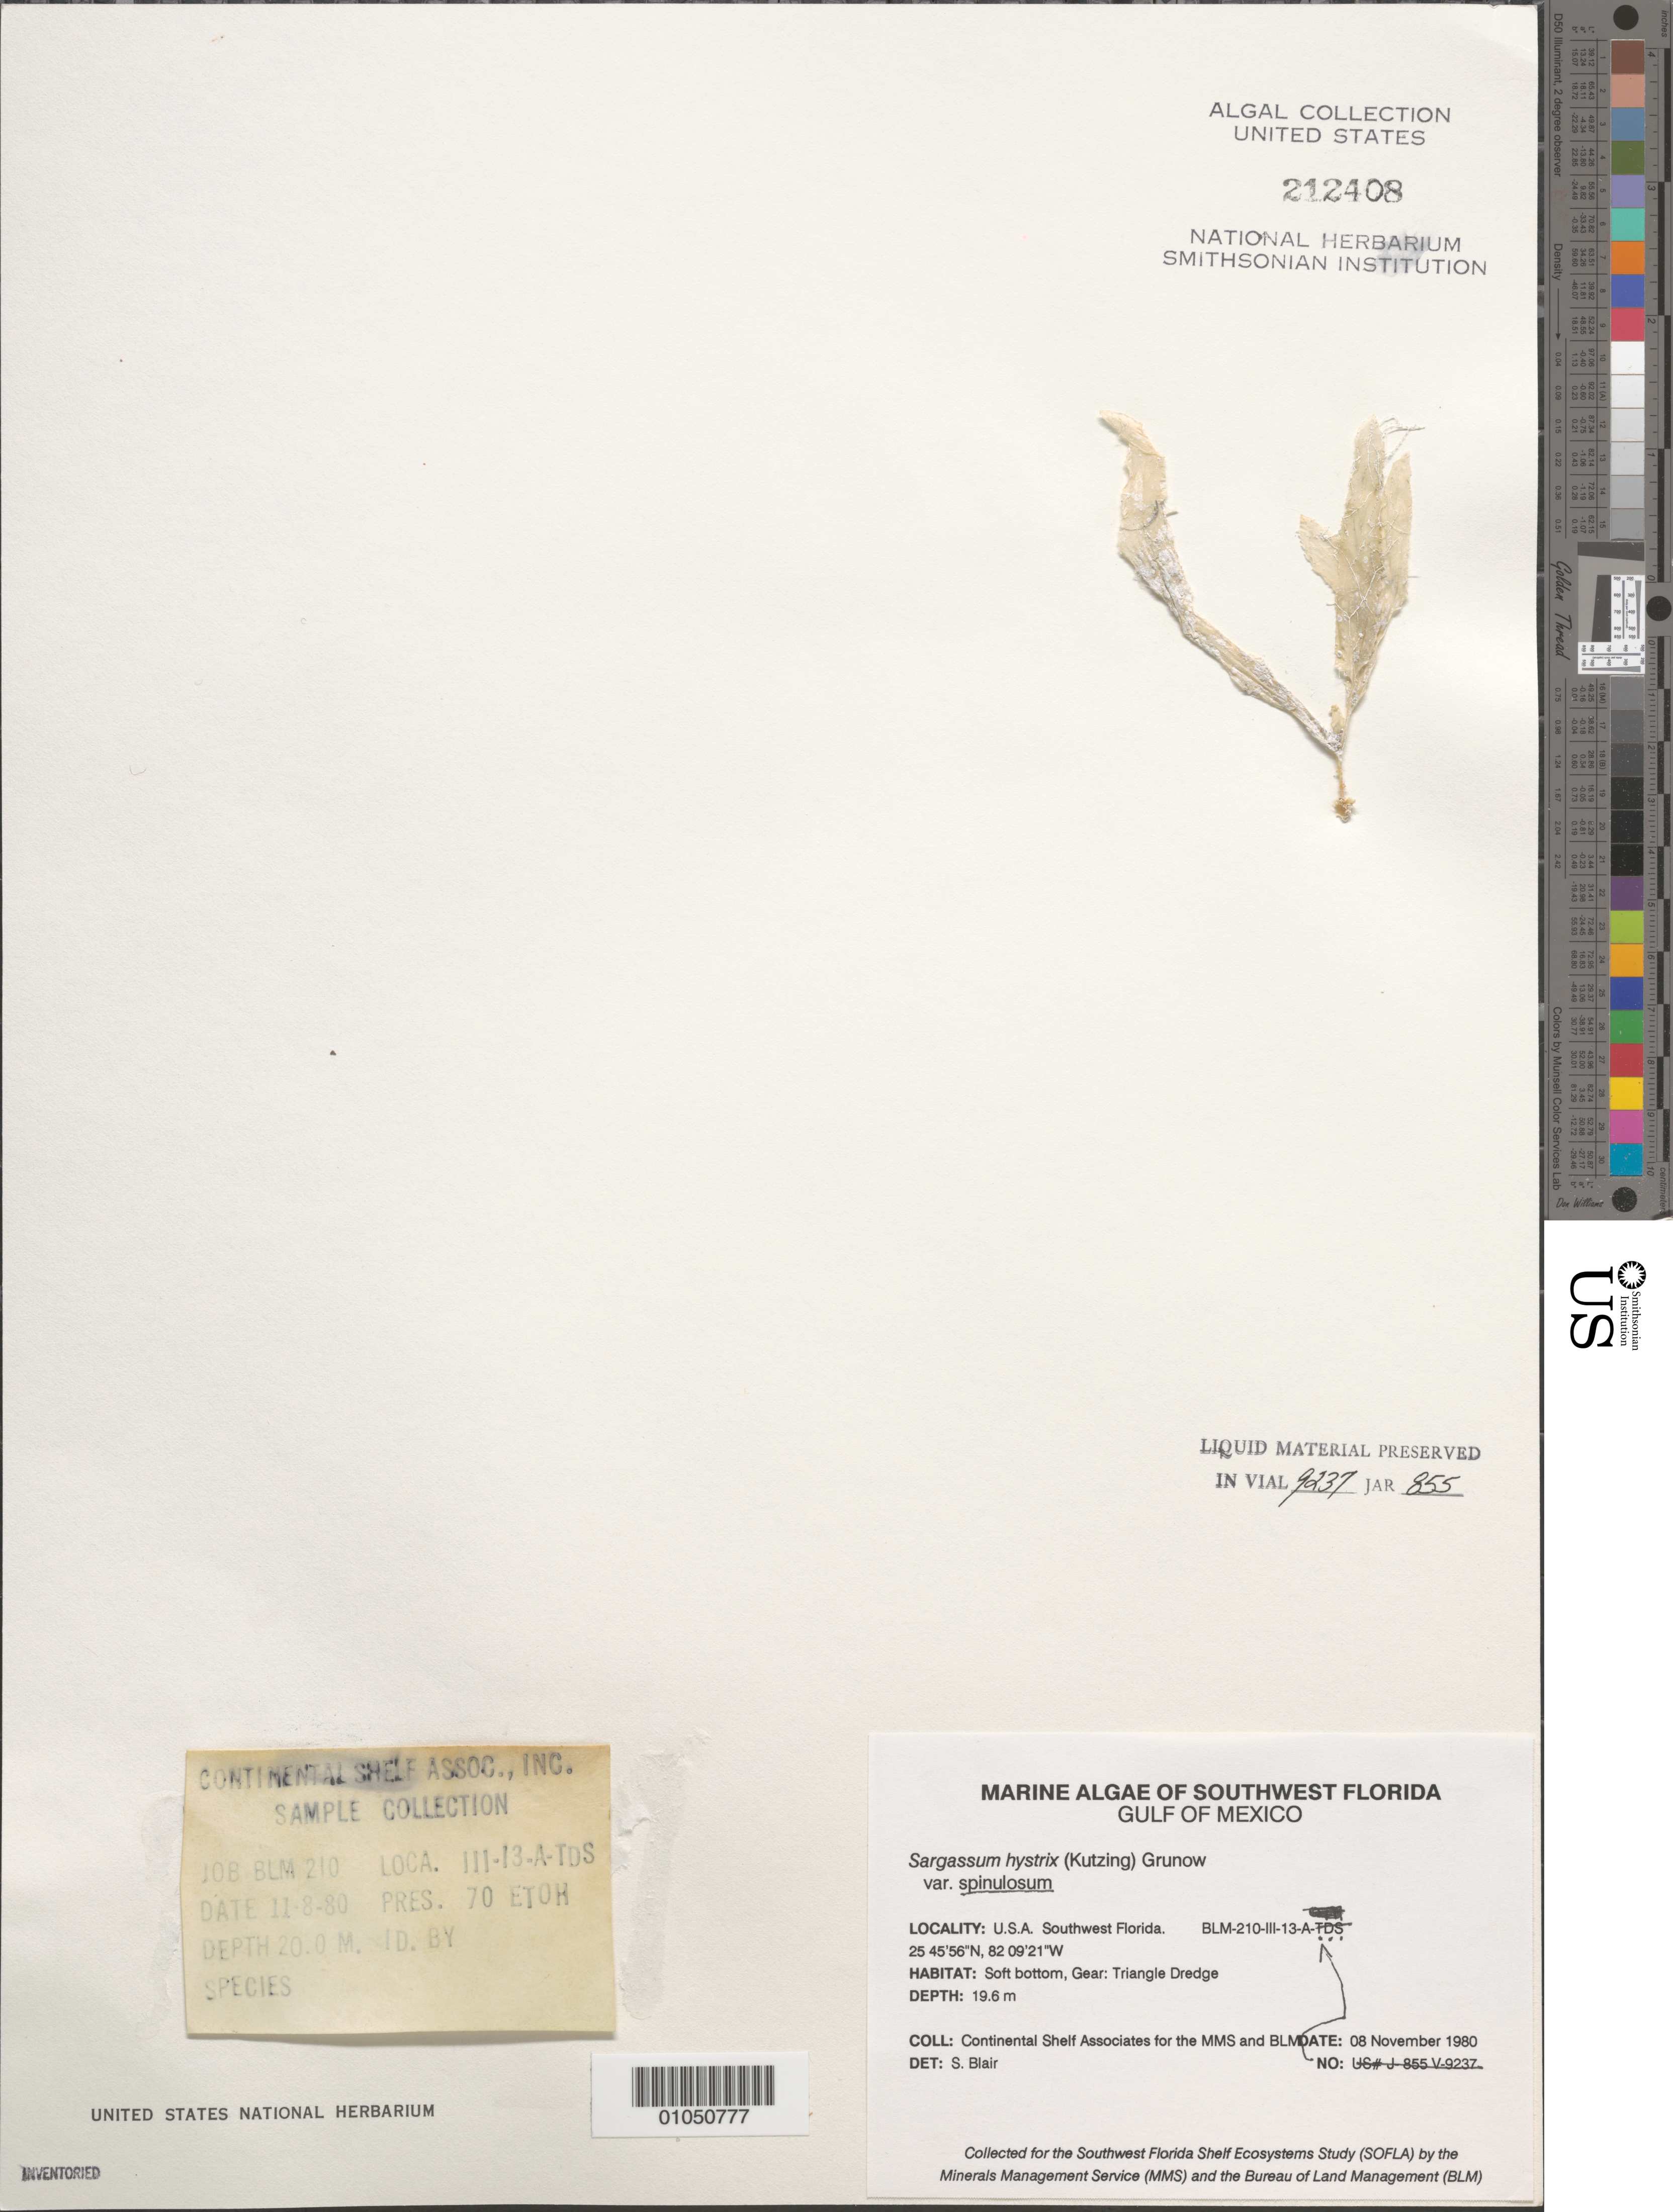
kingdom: Chromista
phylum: Ochrophyta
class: Phaeophyceae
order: Fucales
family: Sargassaceae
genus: Sargassum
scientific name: Sargassum hystrix var. spinulosum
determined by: Blair, S. M.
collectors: Continental Shelf Associates for the MMS/BLM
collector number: BLM-210-III-13-A-TDS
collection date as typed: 08 Nov 1980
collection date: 1980-11-08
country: United States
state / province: Florida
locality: Gulf of Mexico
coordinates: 25 45'56"N, 82 09'21"W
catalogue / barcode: US 212408